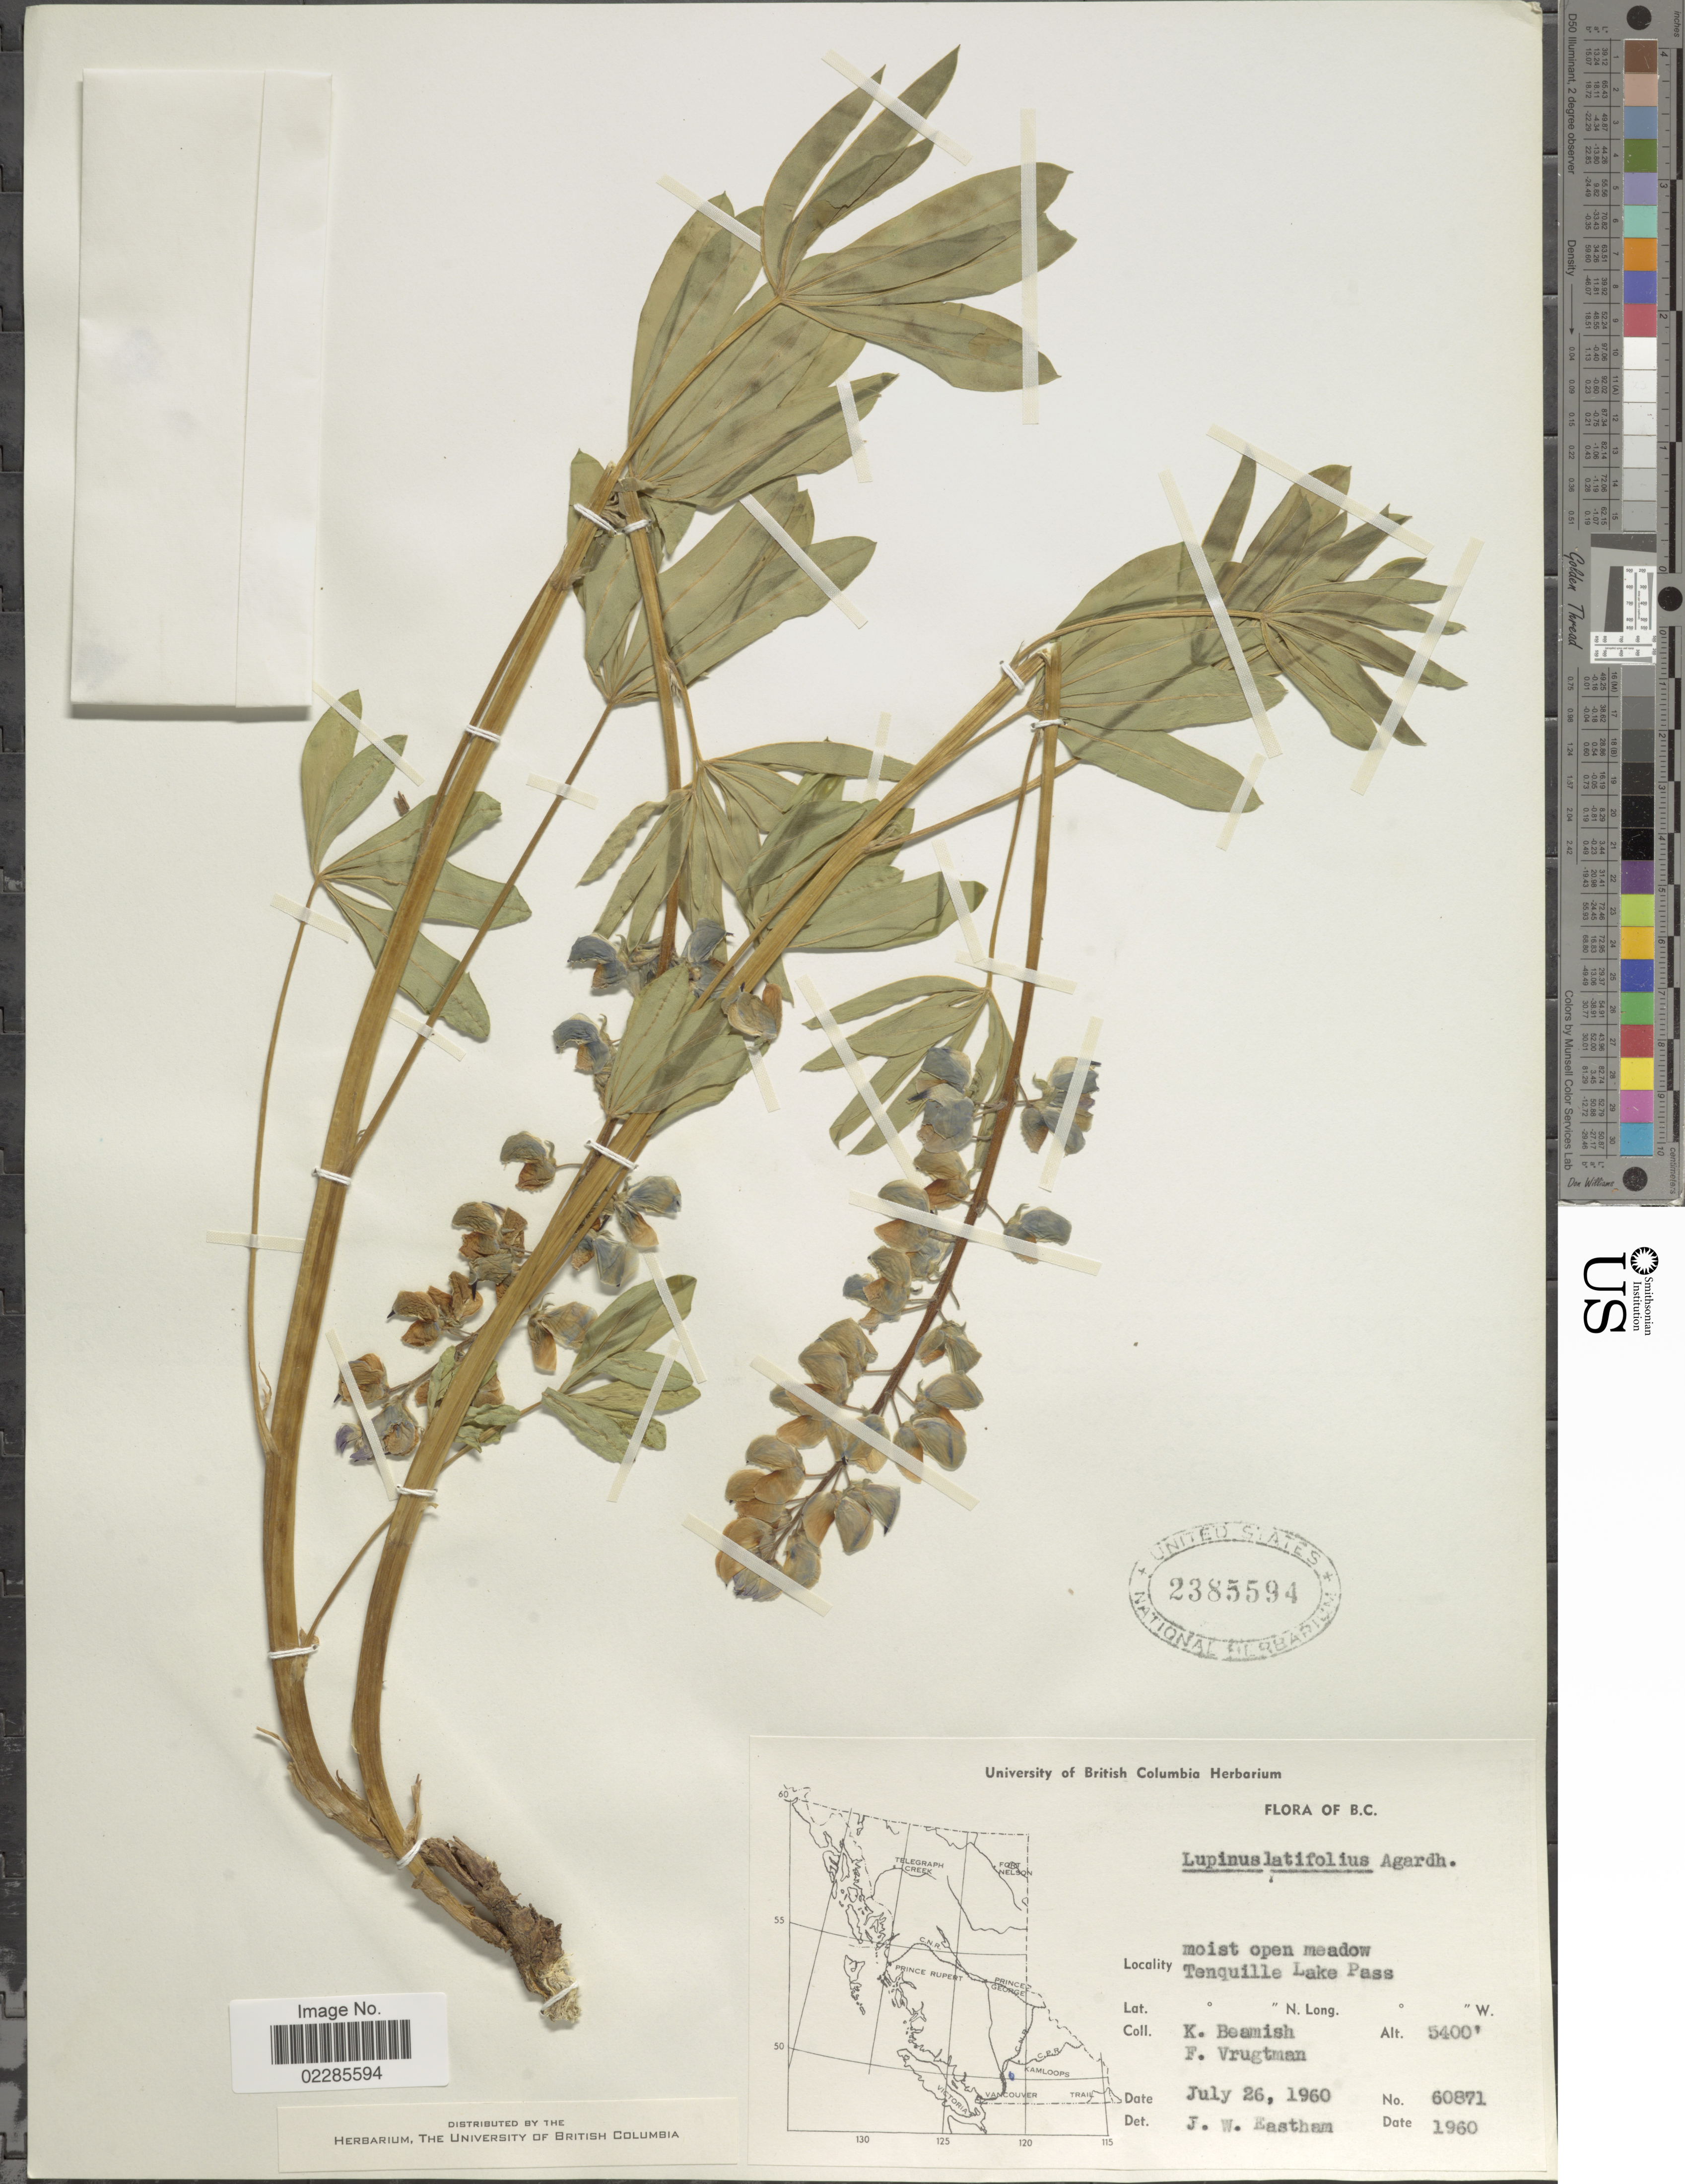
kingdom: Plantae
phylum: Tracheophyta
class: Magnoliopsida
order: Fabales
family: Fabaceae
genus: Lupinus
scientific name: Lupinus latifolius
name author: Lindl. ex J. Agardh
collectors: K. Beamish & F. Vrugtman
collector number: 60871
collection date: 1960-07-26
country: Canada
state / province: British Columbia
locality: Moist open emadow Tenquille Lake Pass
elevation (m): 1646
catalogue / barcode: US 2385594